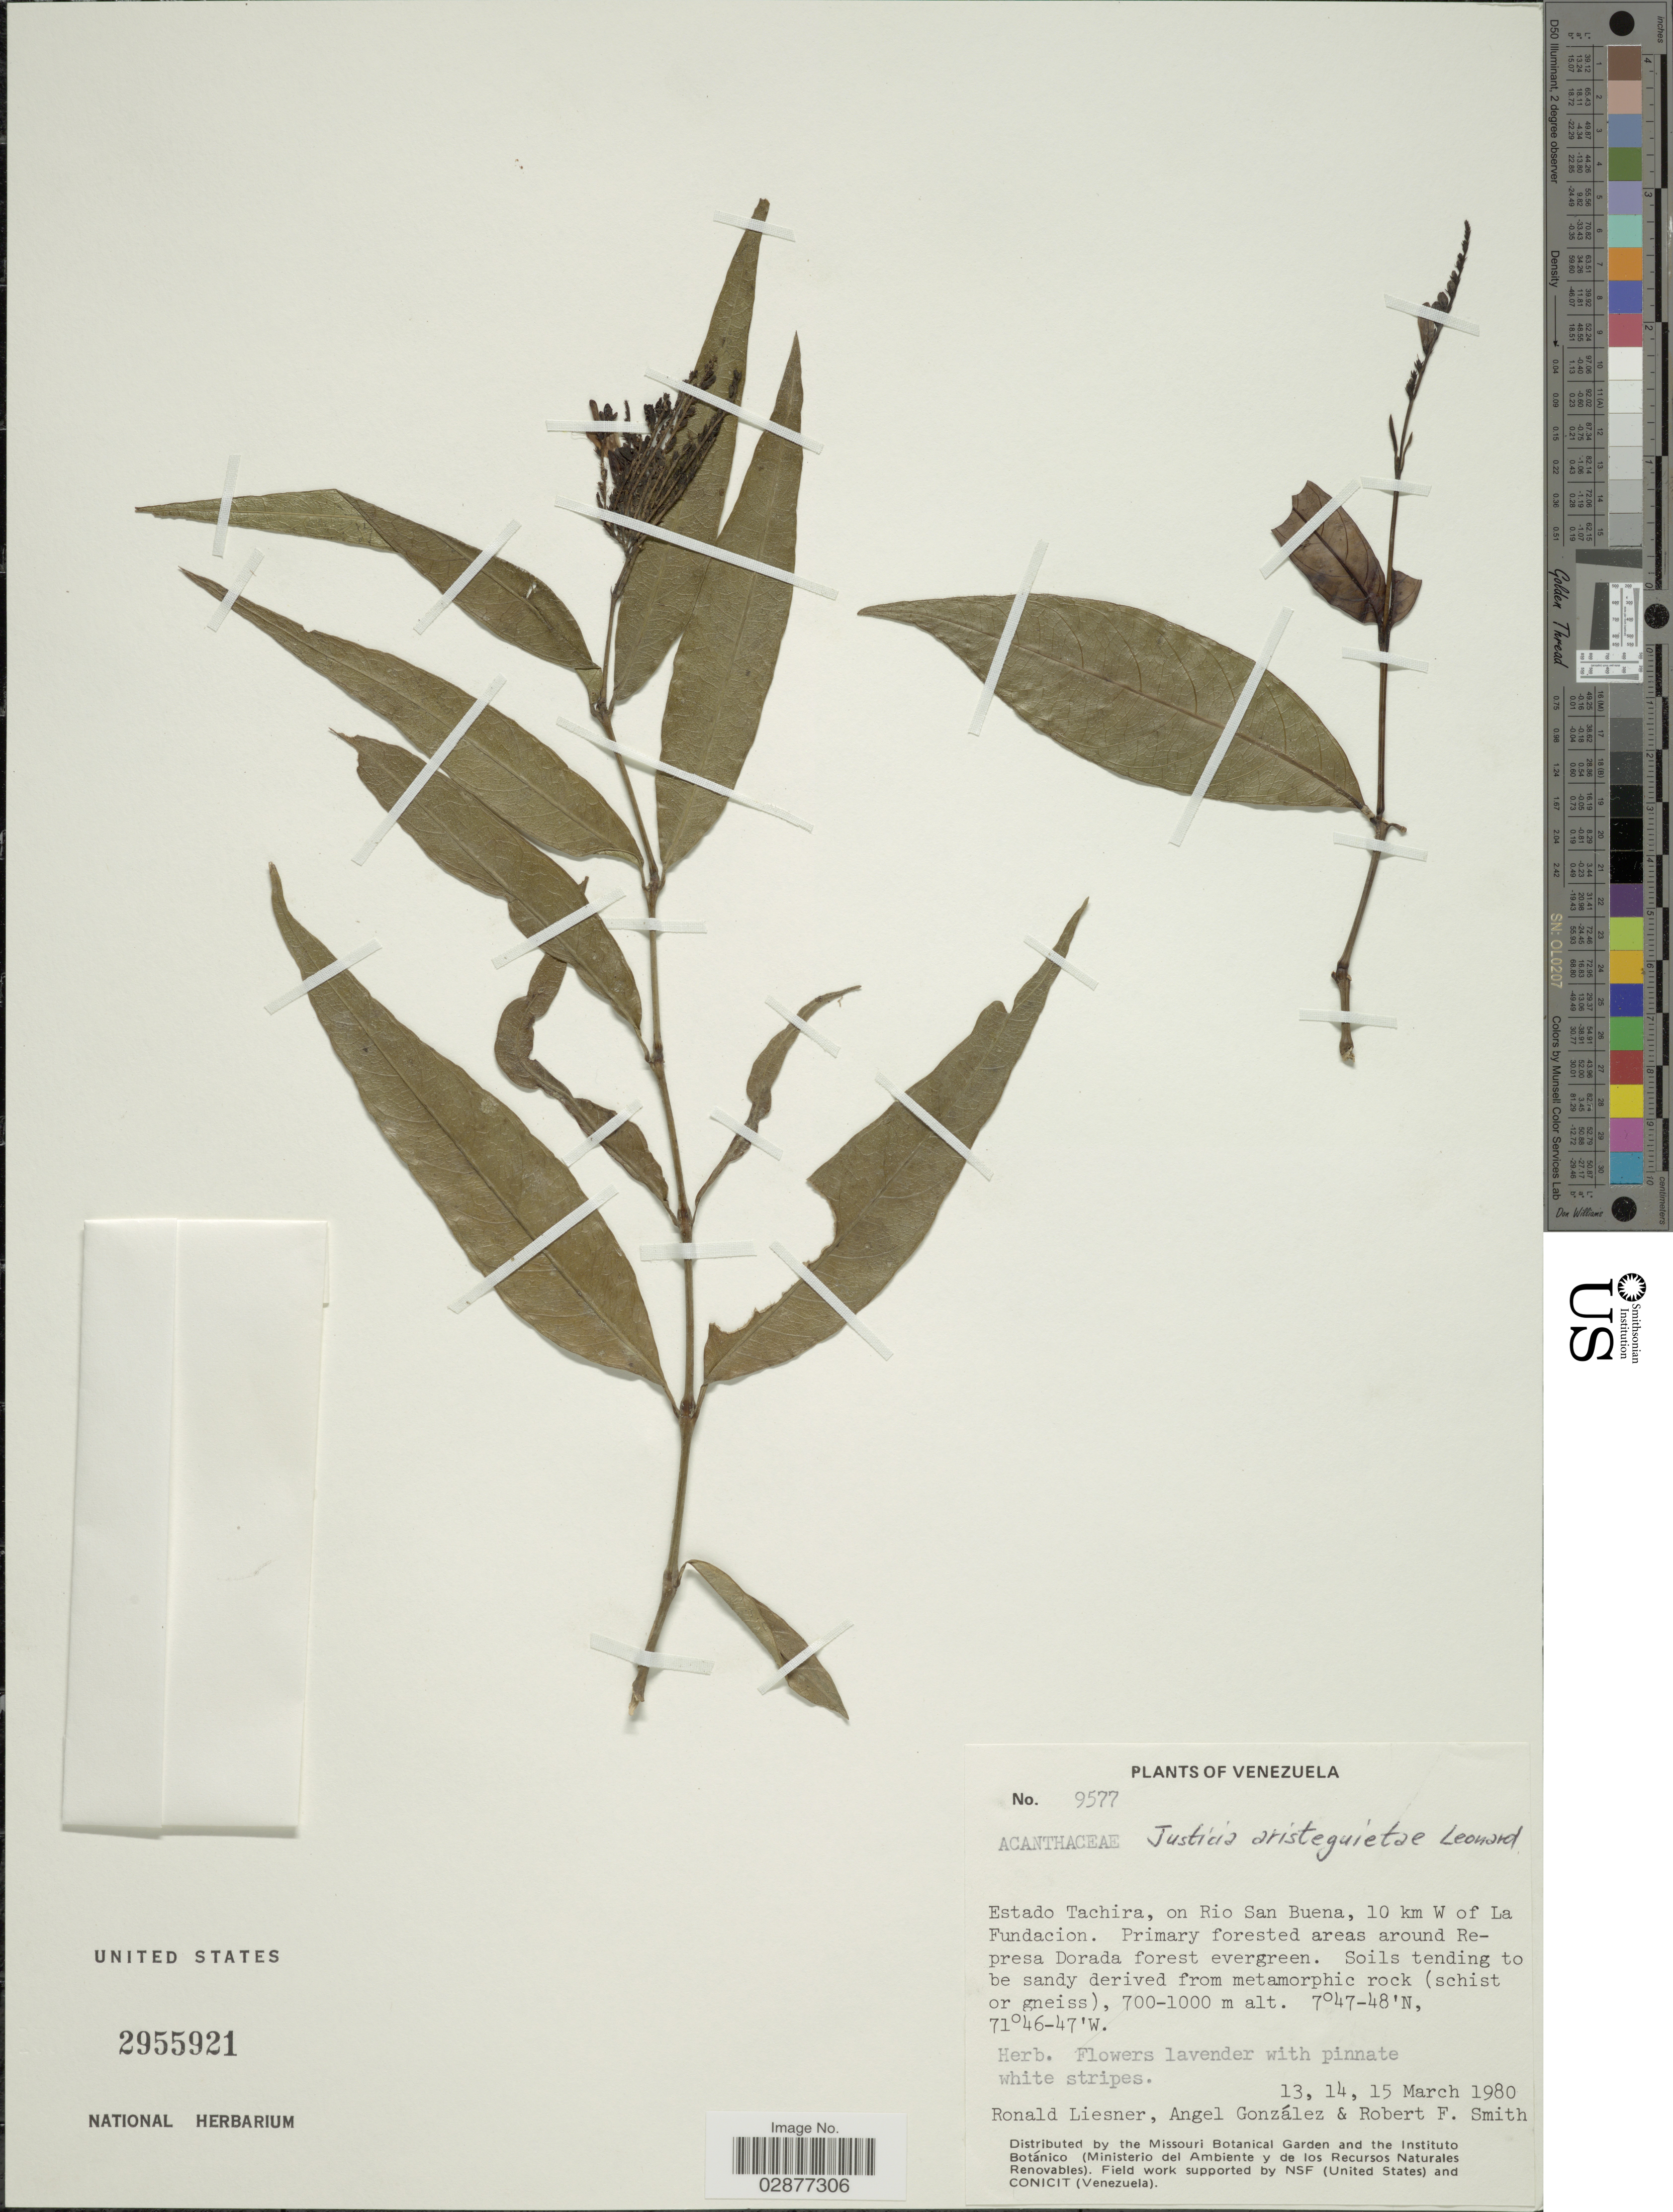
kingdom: Plantae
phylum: Tracheophyta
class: Magnoliopsida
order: Lamiales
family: Acanthaceae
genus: Justicia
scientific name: Justicia aristeguietae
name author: Leonard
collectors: R. L. Liesner, A. C. González & R. F. Smith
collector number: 9577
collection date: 1980-03-13/1980-03-15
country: Venezuela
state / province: Tachira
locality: On Rio San Buena, 10 km W of La Fundacion.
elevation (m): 700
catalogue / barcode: US 2955921